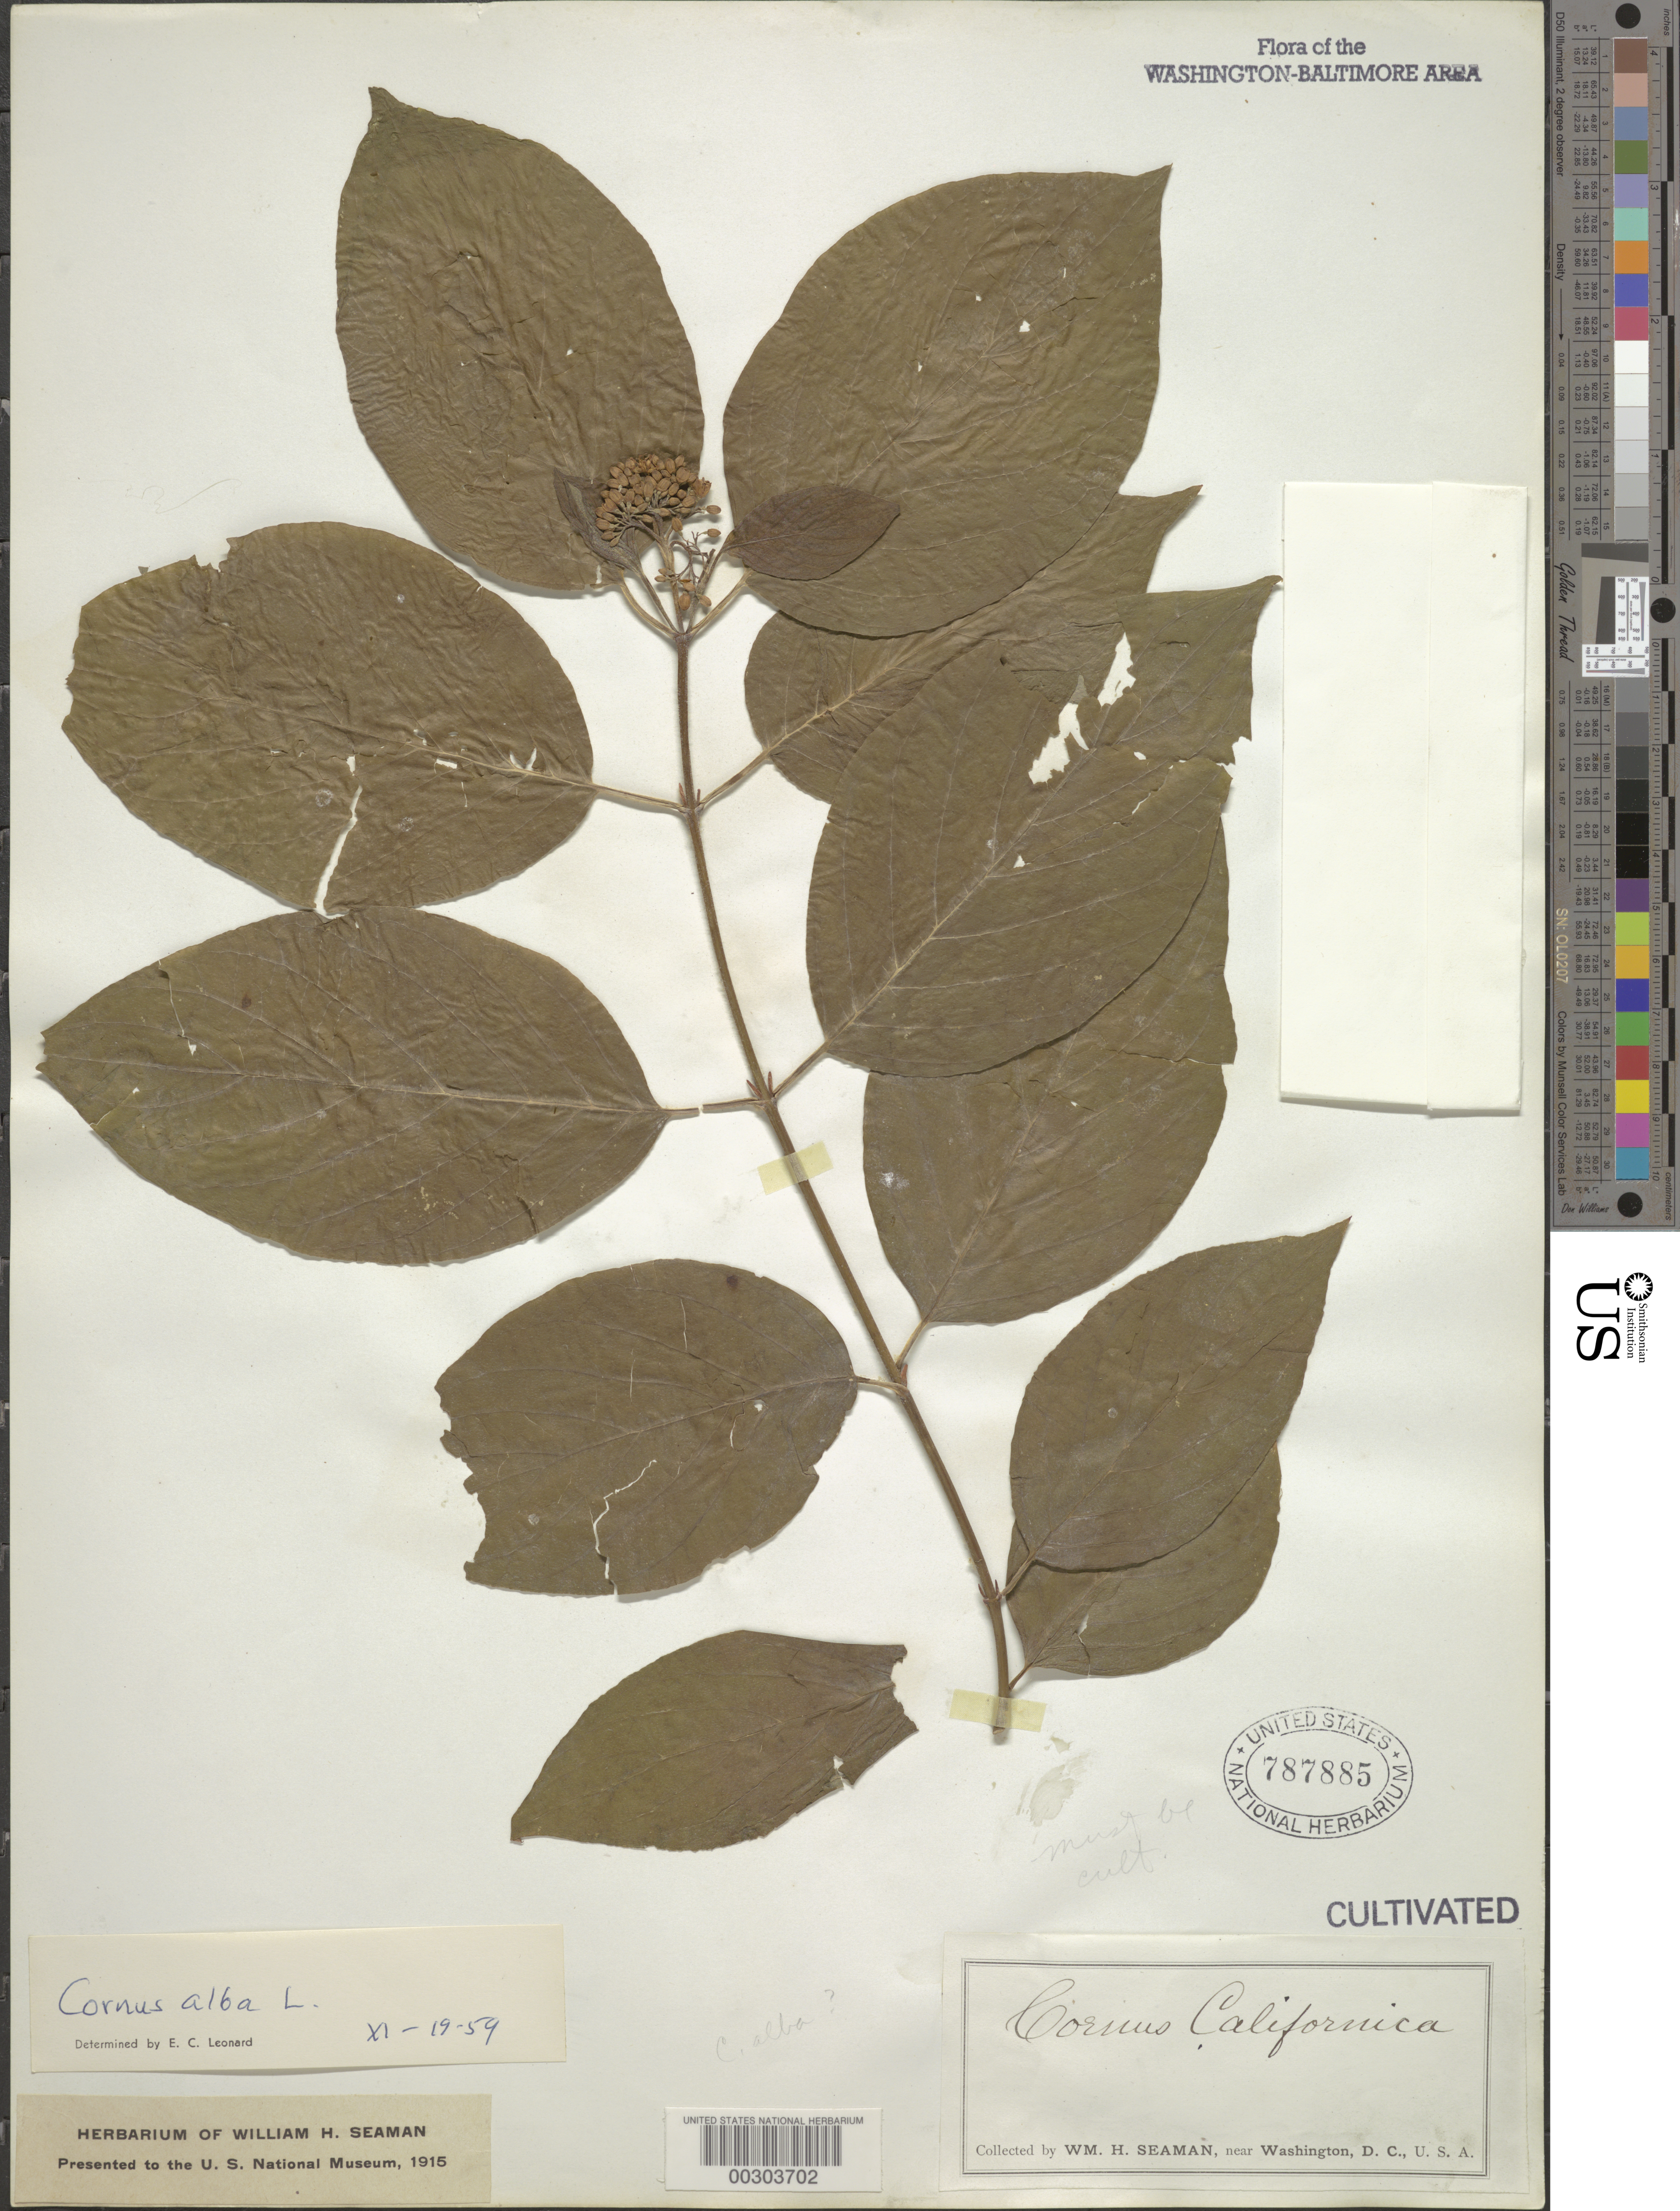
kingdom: Plantae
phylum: Tracheophyta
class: Magnoliopsida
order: Cornales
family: Cornaceae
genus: Cornus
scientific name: Cornus alba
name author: L.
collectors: W. Seaman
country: United States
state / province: District of Columbia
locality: Near Washington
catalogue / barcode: US 787885